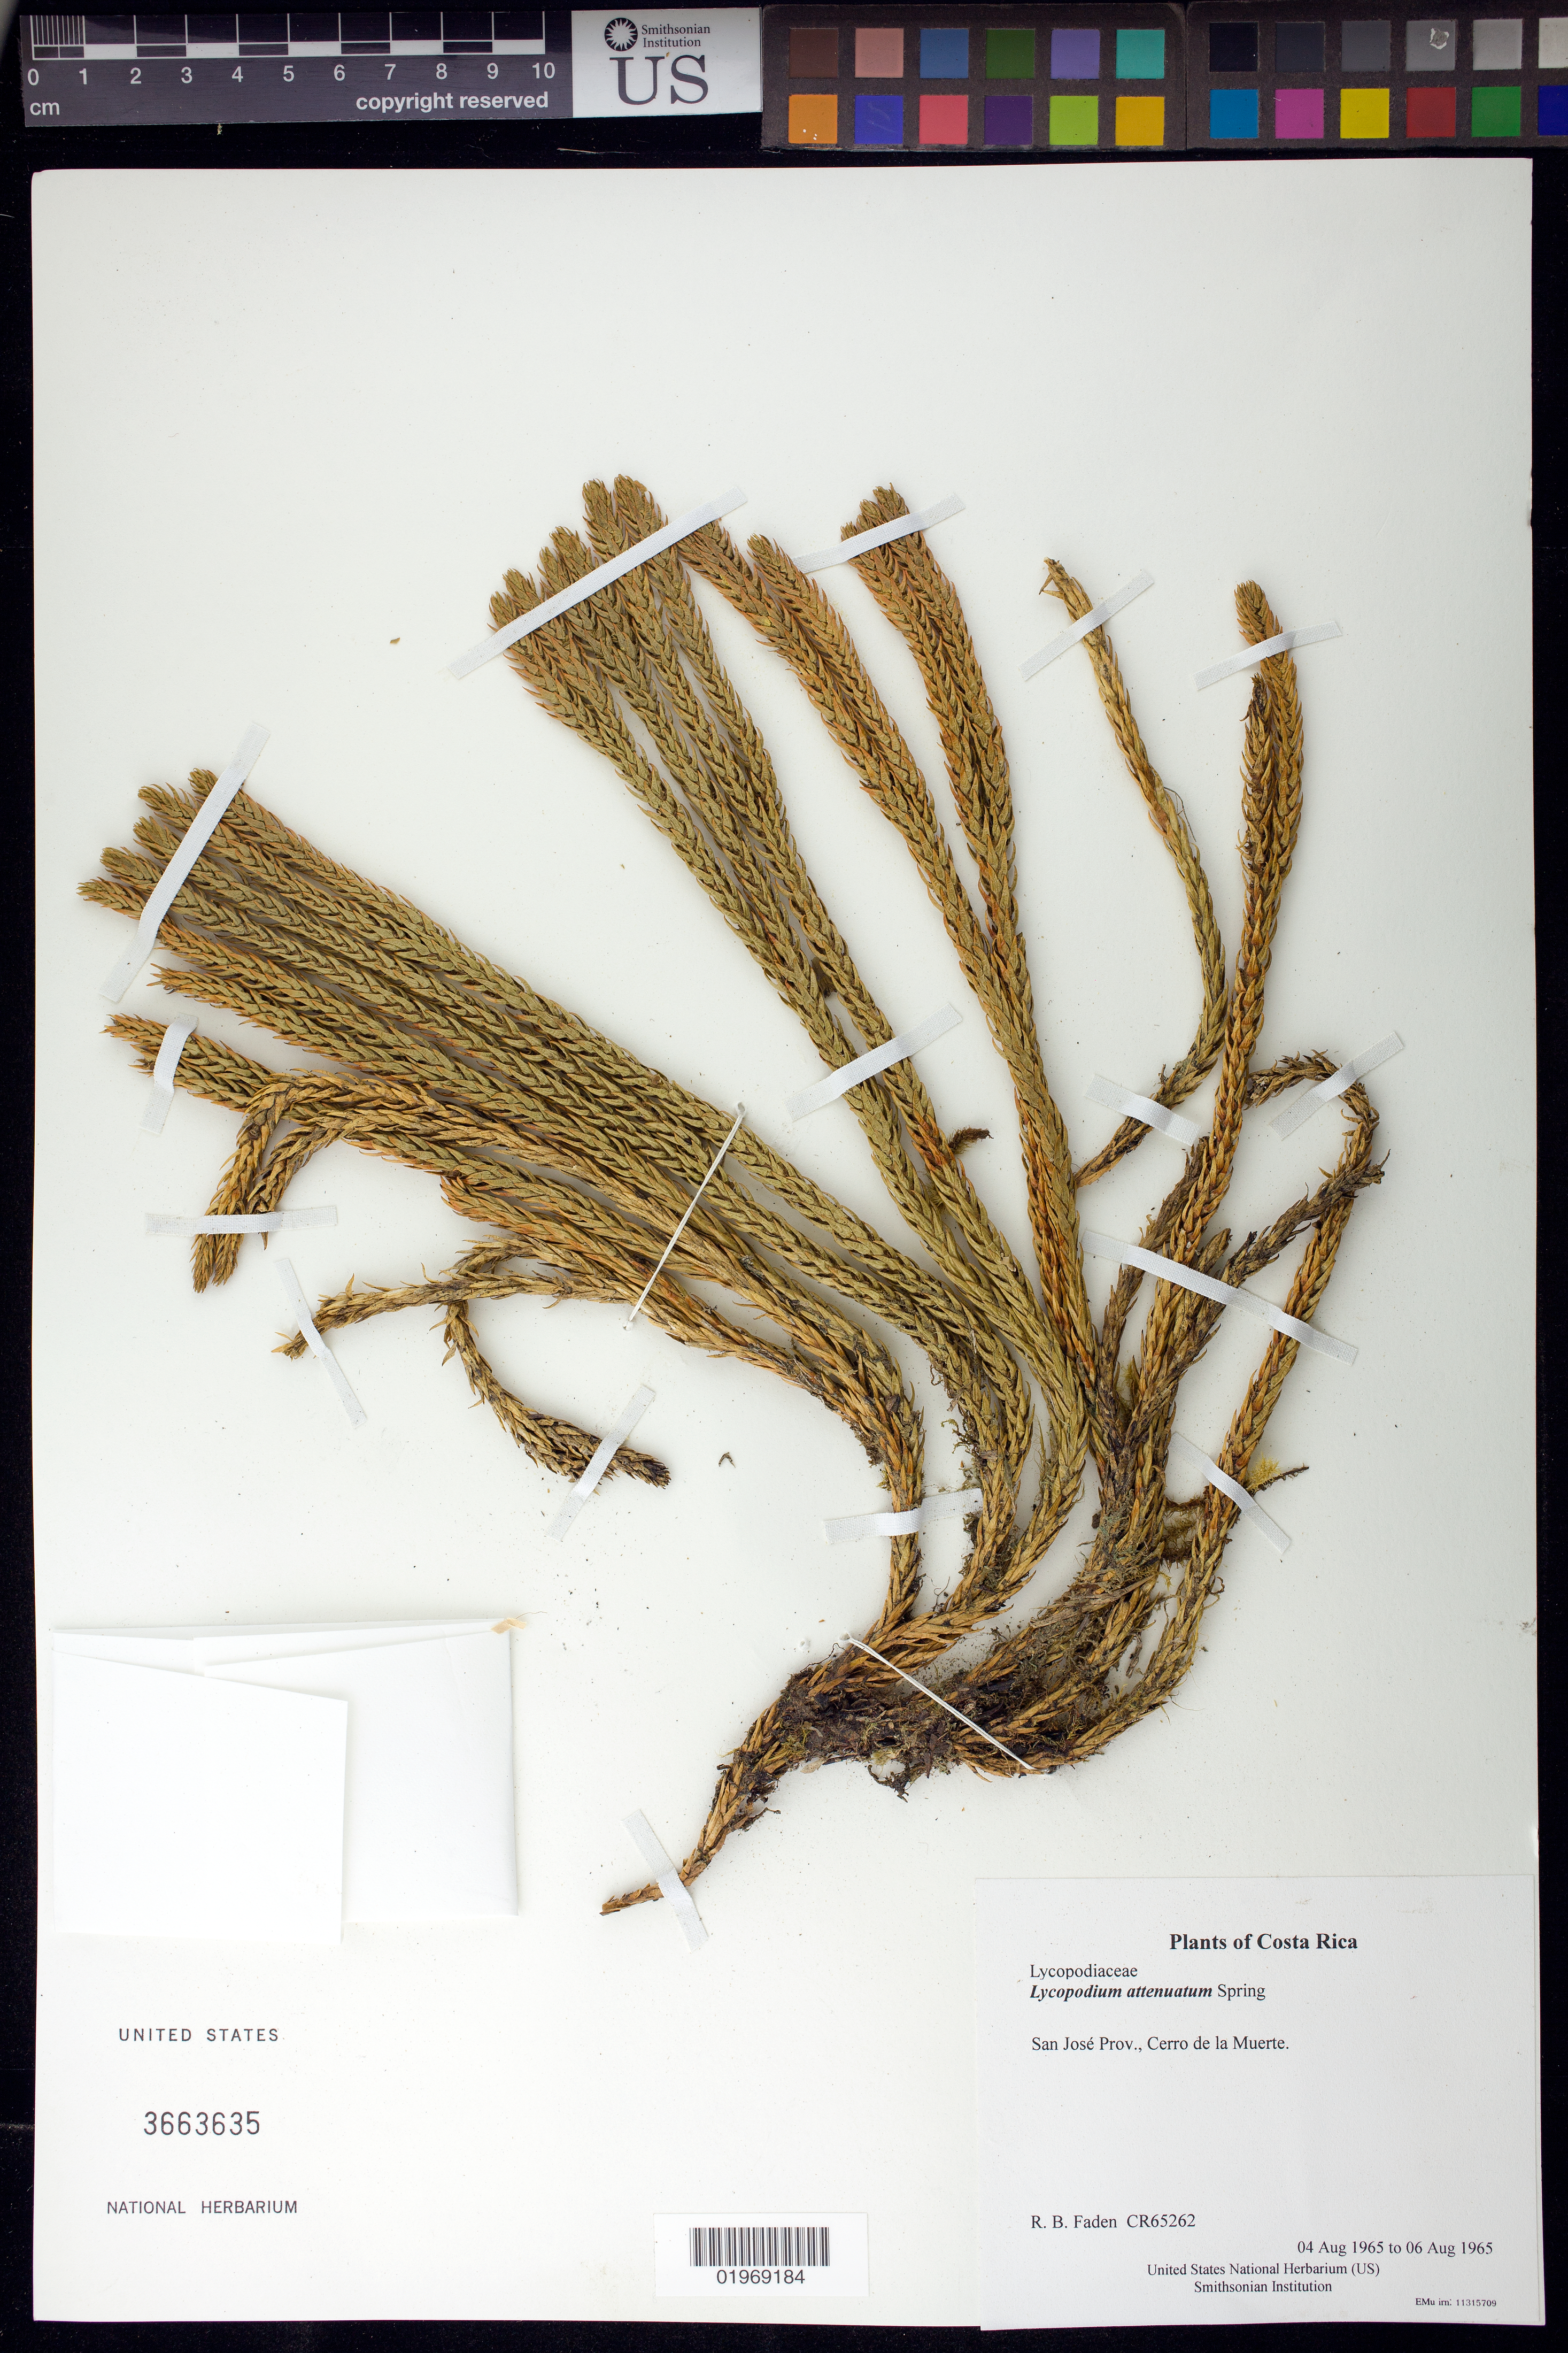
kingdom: Plantae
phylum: Tracheophyta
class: Lycopodiopsida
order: Lycopodiales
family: Lycopodiaceae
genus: Phlegmariurus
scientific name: Phlegmariurus attenuatus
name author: (Spring) B. Øllg.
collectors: R. B. Faden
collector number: CR65262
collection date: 1965-08-04/1965-08-06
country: Costa Rica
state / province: San José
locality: Cerro de la Muerte.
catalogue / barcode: US 3663635